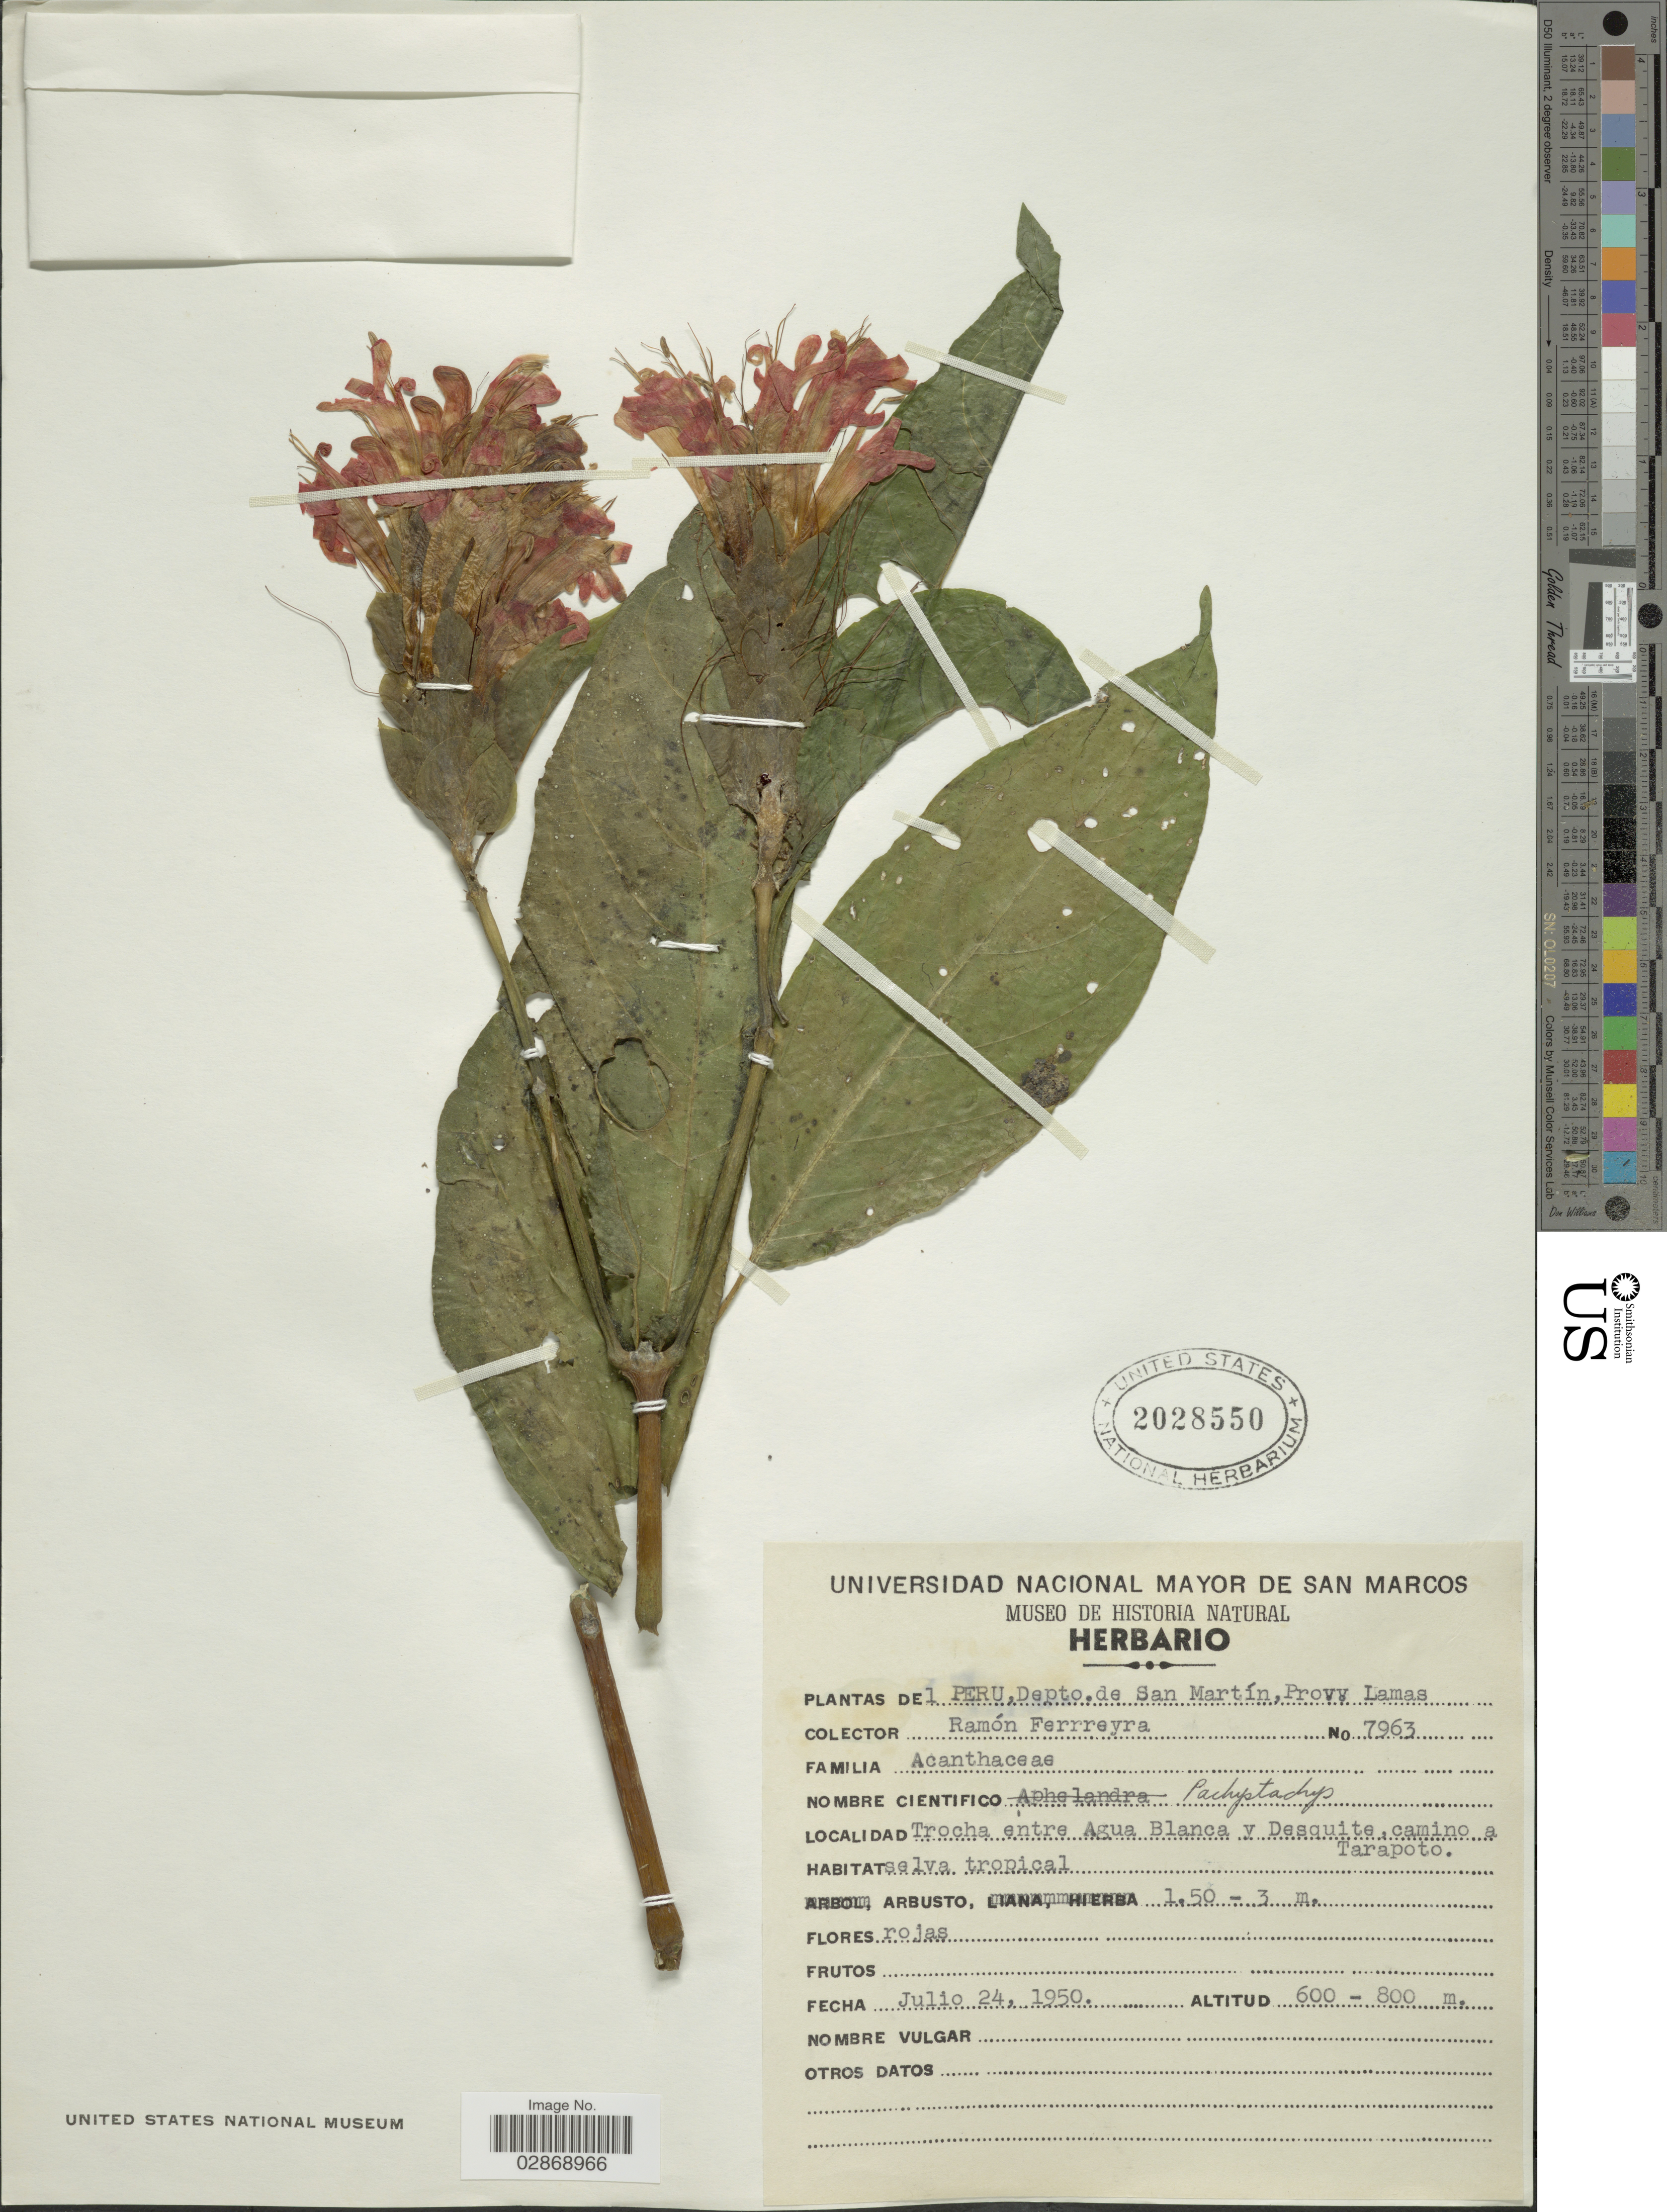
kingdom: Plantae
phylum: Tracheophyta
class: Magnoliopsida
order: Lamiales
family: Acanthaceae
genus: Pachystachys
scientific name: Pachystachys puberula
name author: Wassh.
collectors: R. A. Ferreyra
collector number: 7963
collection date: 1950-07-24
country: Peru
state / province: San Martín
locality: Depto. de San Martín, Prov. Lamas. Trocha entre Agua Blanca y Desquite, camino a Tarapoto.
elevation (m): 600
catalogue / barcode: US 2028550